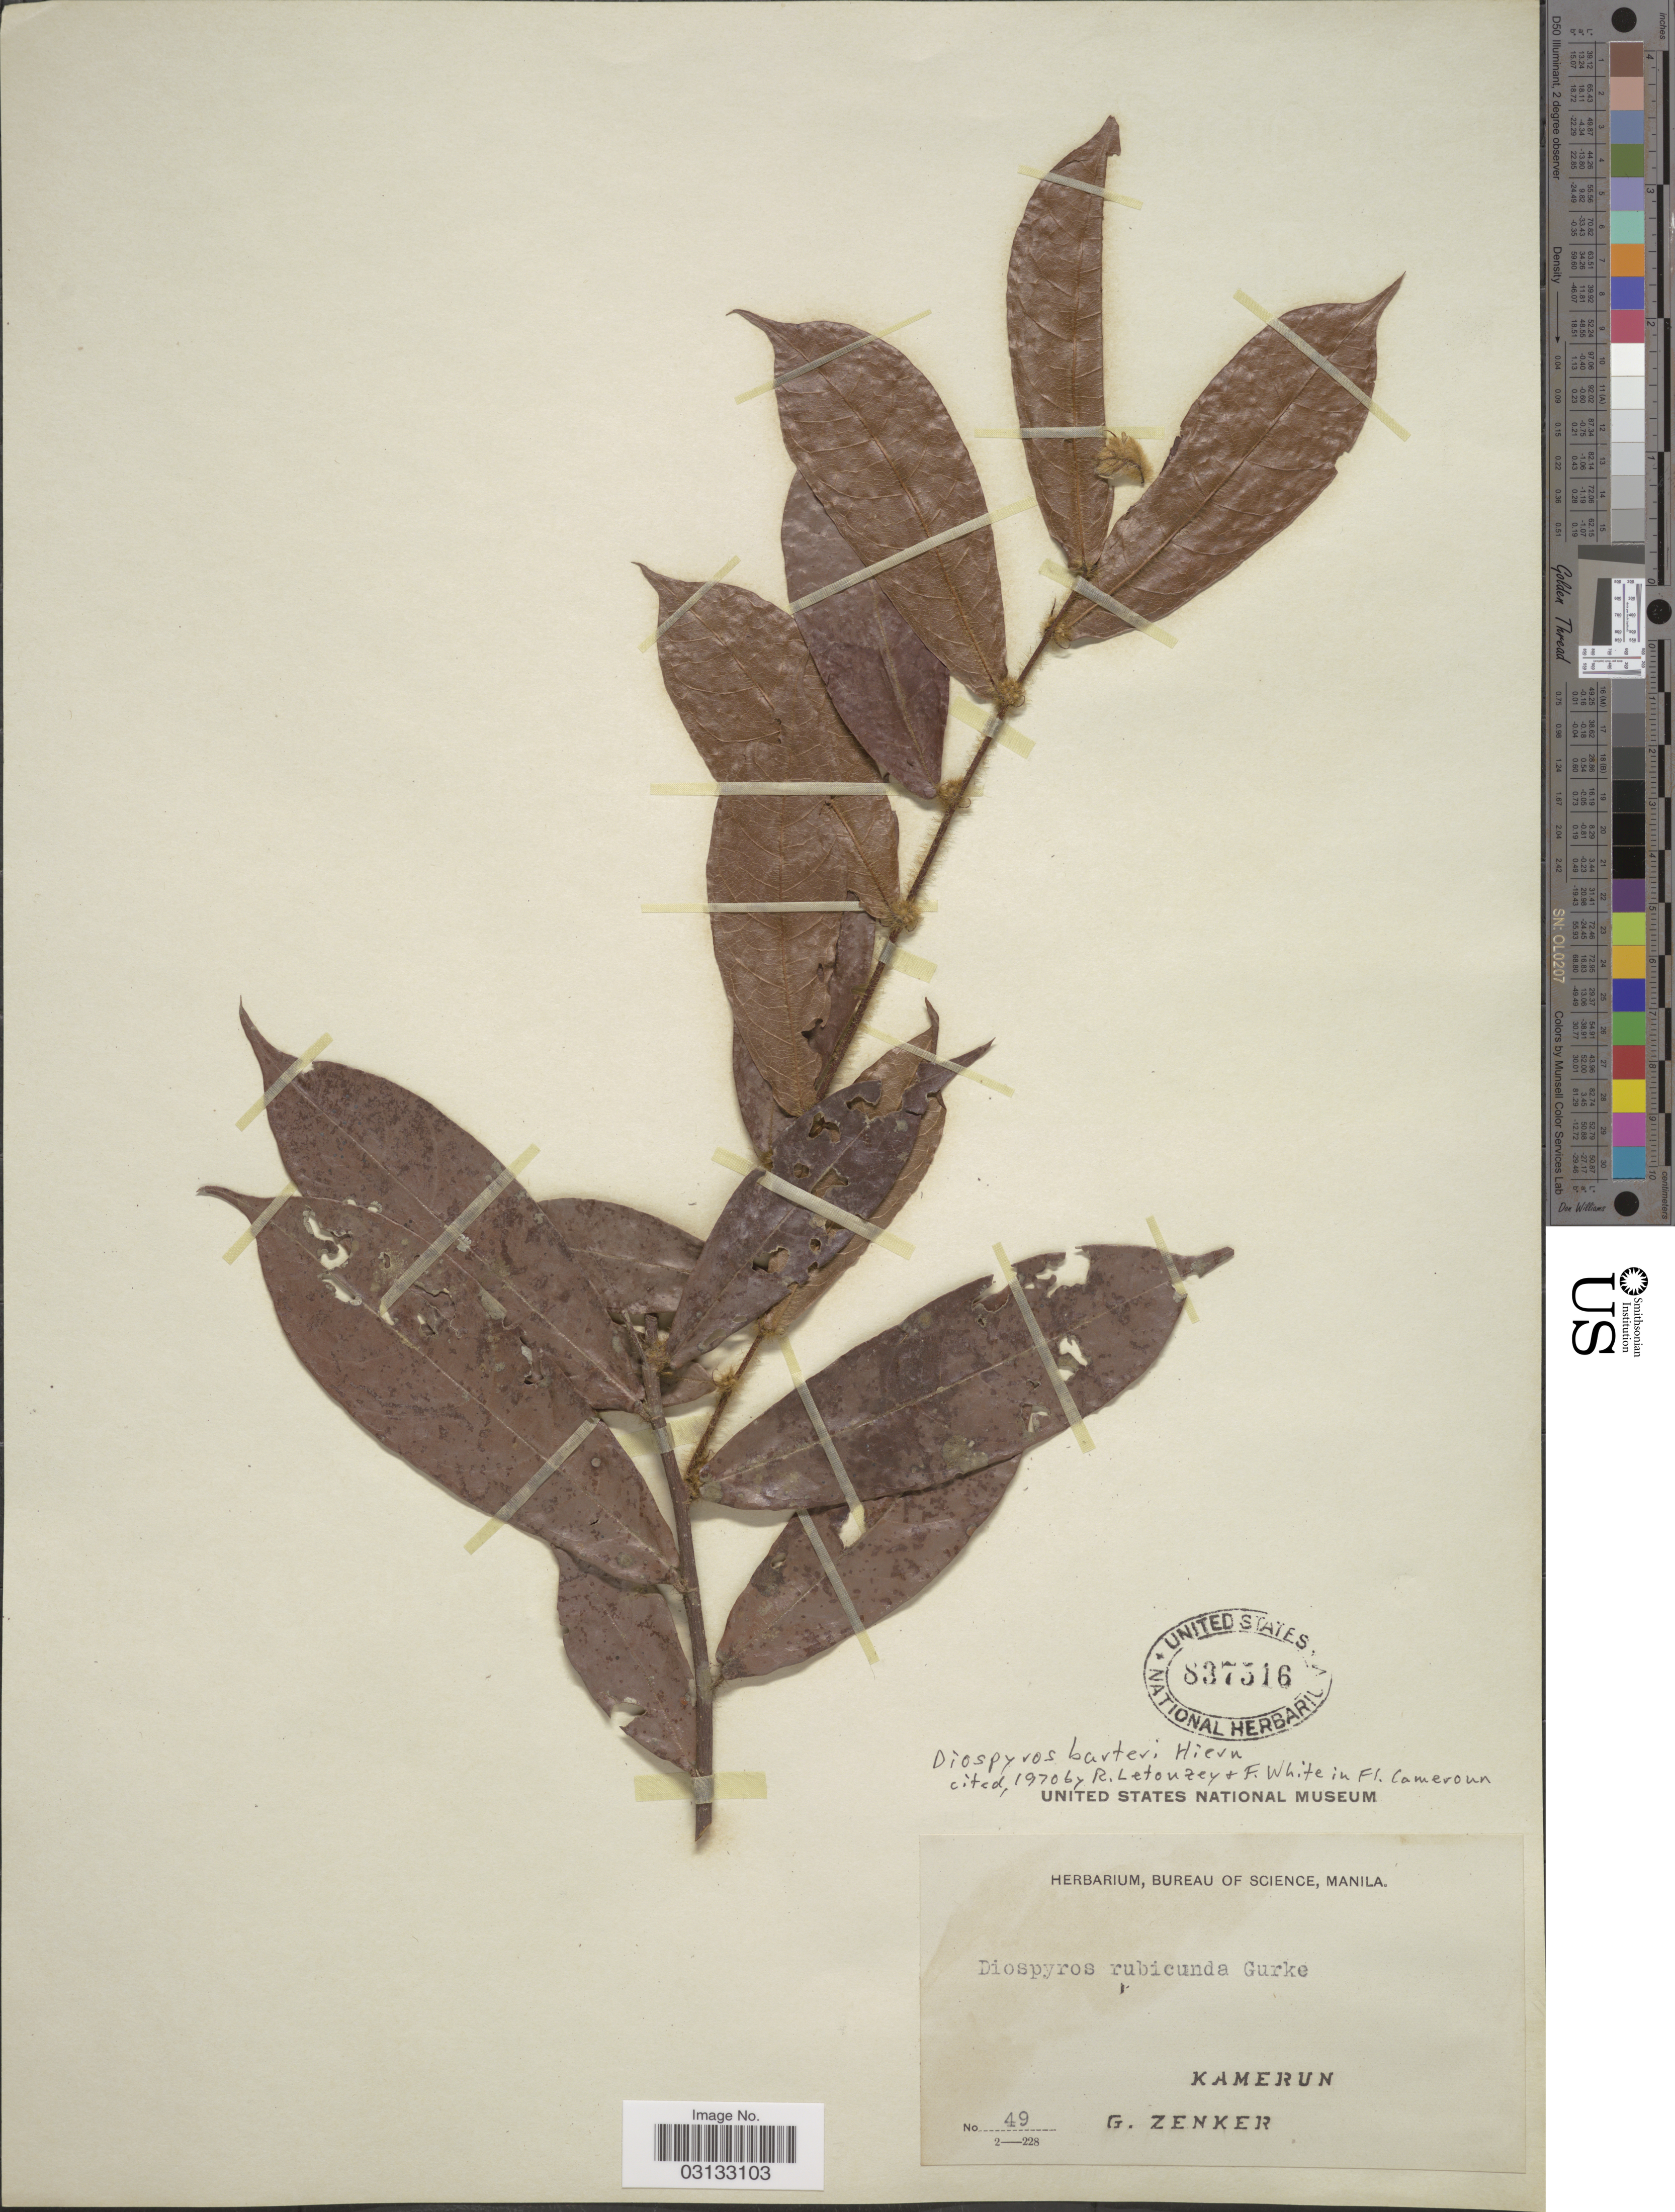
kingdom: Plantae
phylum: Tracheophyta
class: Magnoliopsida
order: Ericales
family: Ebenaceae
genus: Diospyros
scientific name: Diospyros barteri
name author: Hiern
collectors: G. A. Zenker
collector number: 49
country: Cameroon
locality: Kamerun.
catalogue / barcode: US 837516